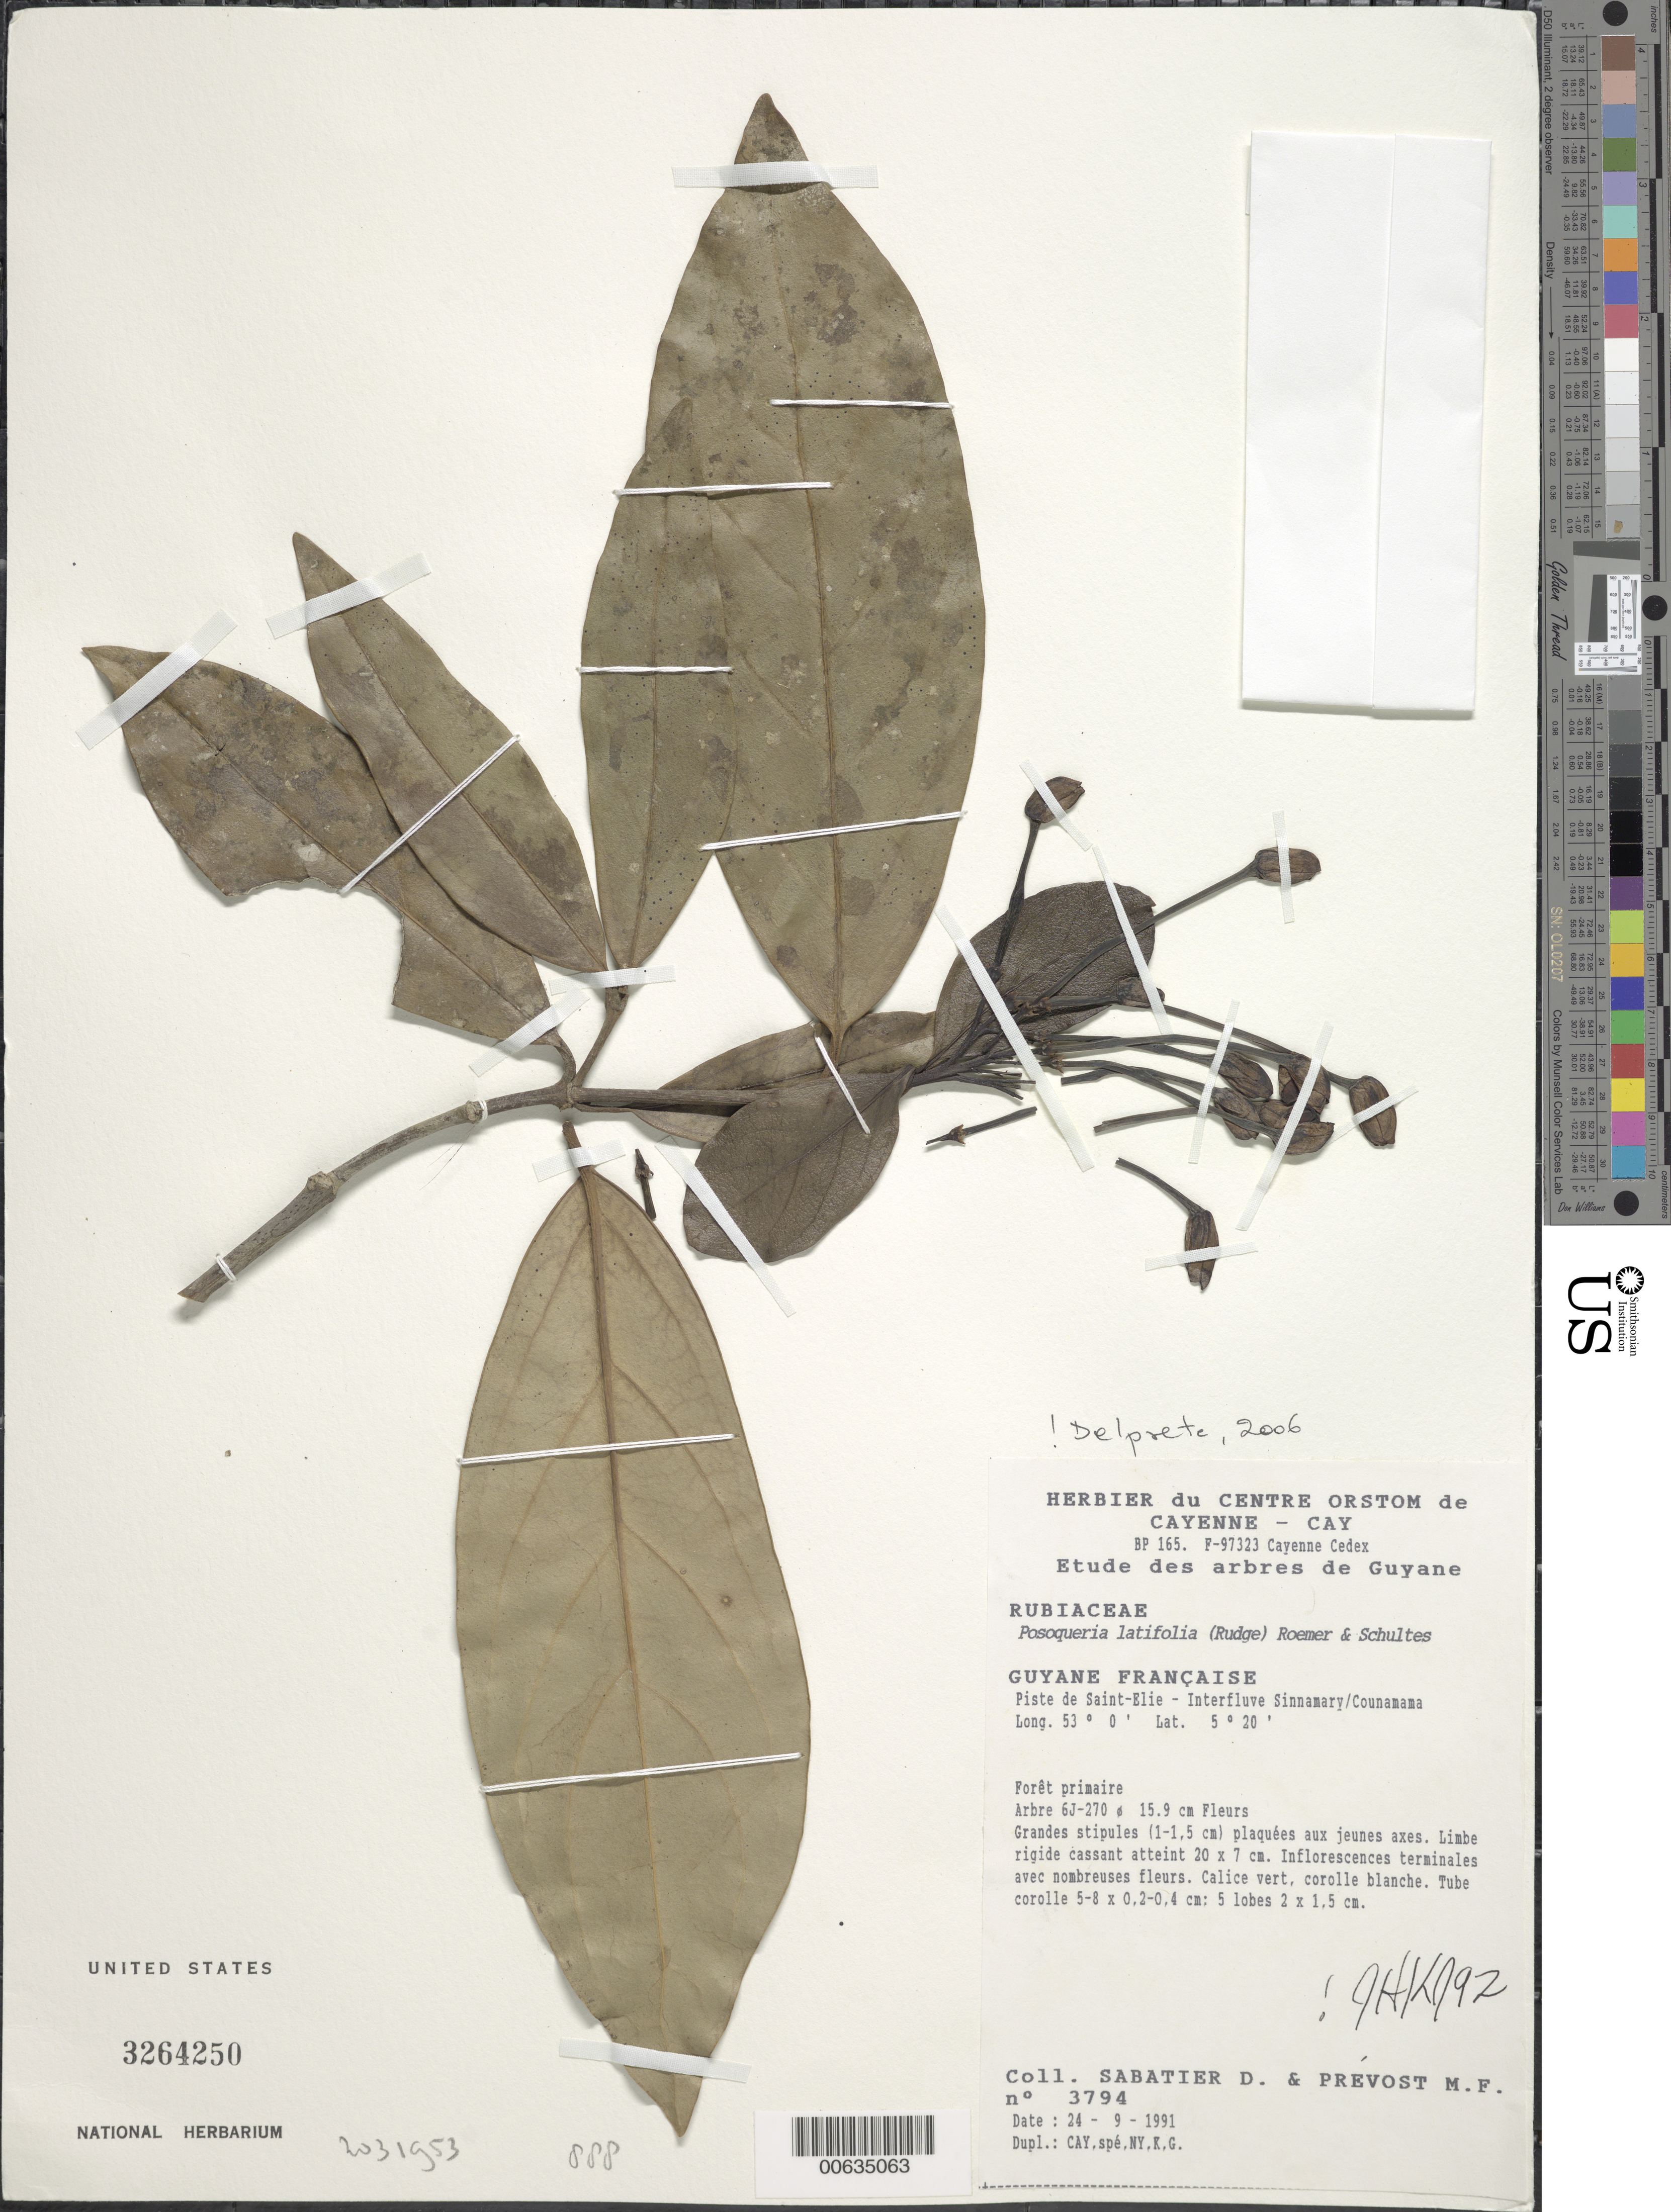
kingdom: Plantae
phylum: Tracheophyta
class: Magnoliopsida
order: Gentianales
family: Rubiaceae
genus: Posoqueria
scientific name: Posoqueria latifolia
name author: (Rudge) Roem. & Schult.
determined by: Delprete, P. G., Herb. de Guyane Cay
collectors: D. Sabatier & M.-F. Prévost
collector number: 3794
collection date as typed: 24-Sep-91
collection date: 1991-09-24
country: French Guiana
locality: Piste de Saint-Élie, interfleuve Sinnamary-Counamama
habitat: Primary forest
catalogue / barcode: US 3264250